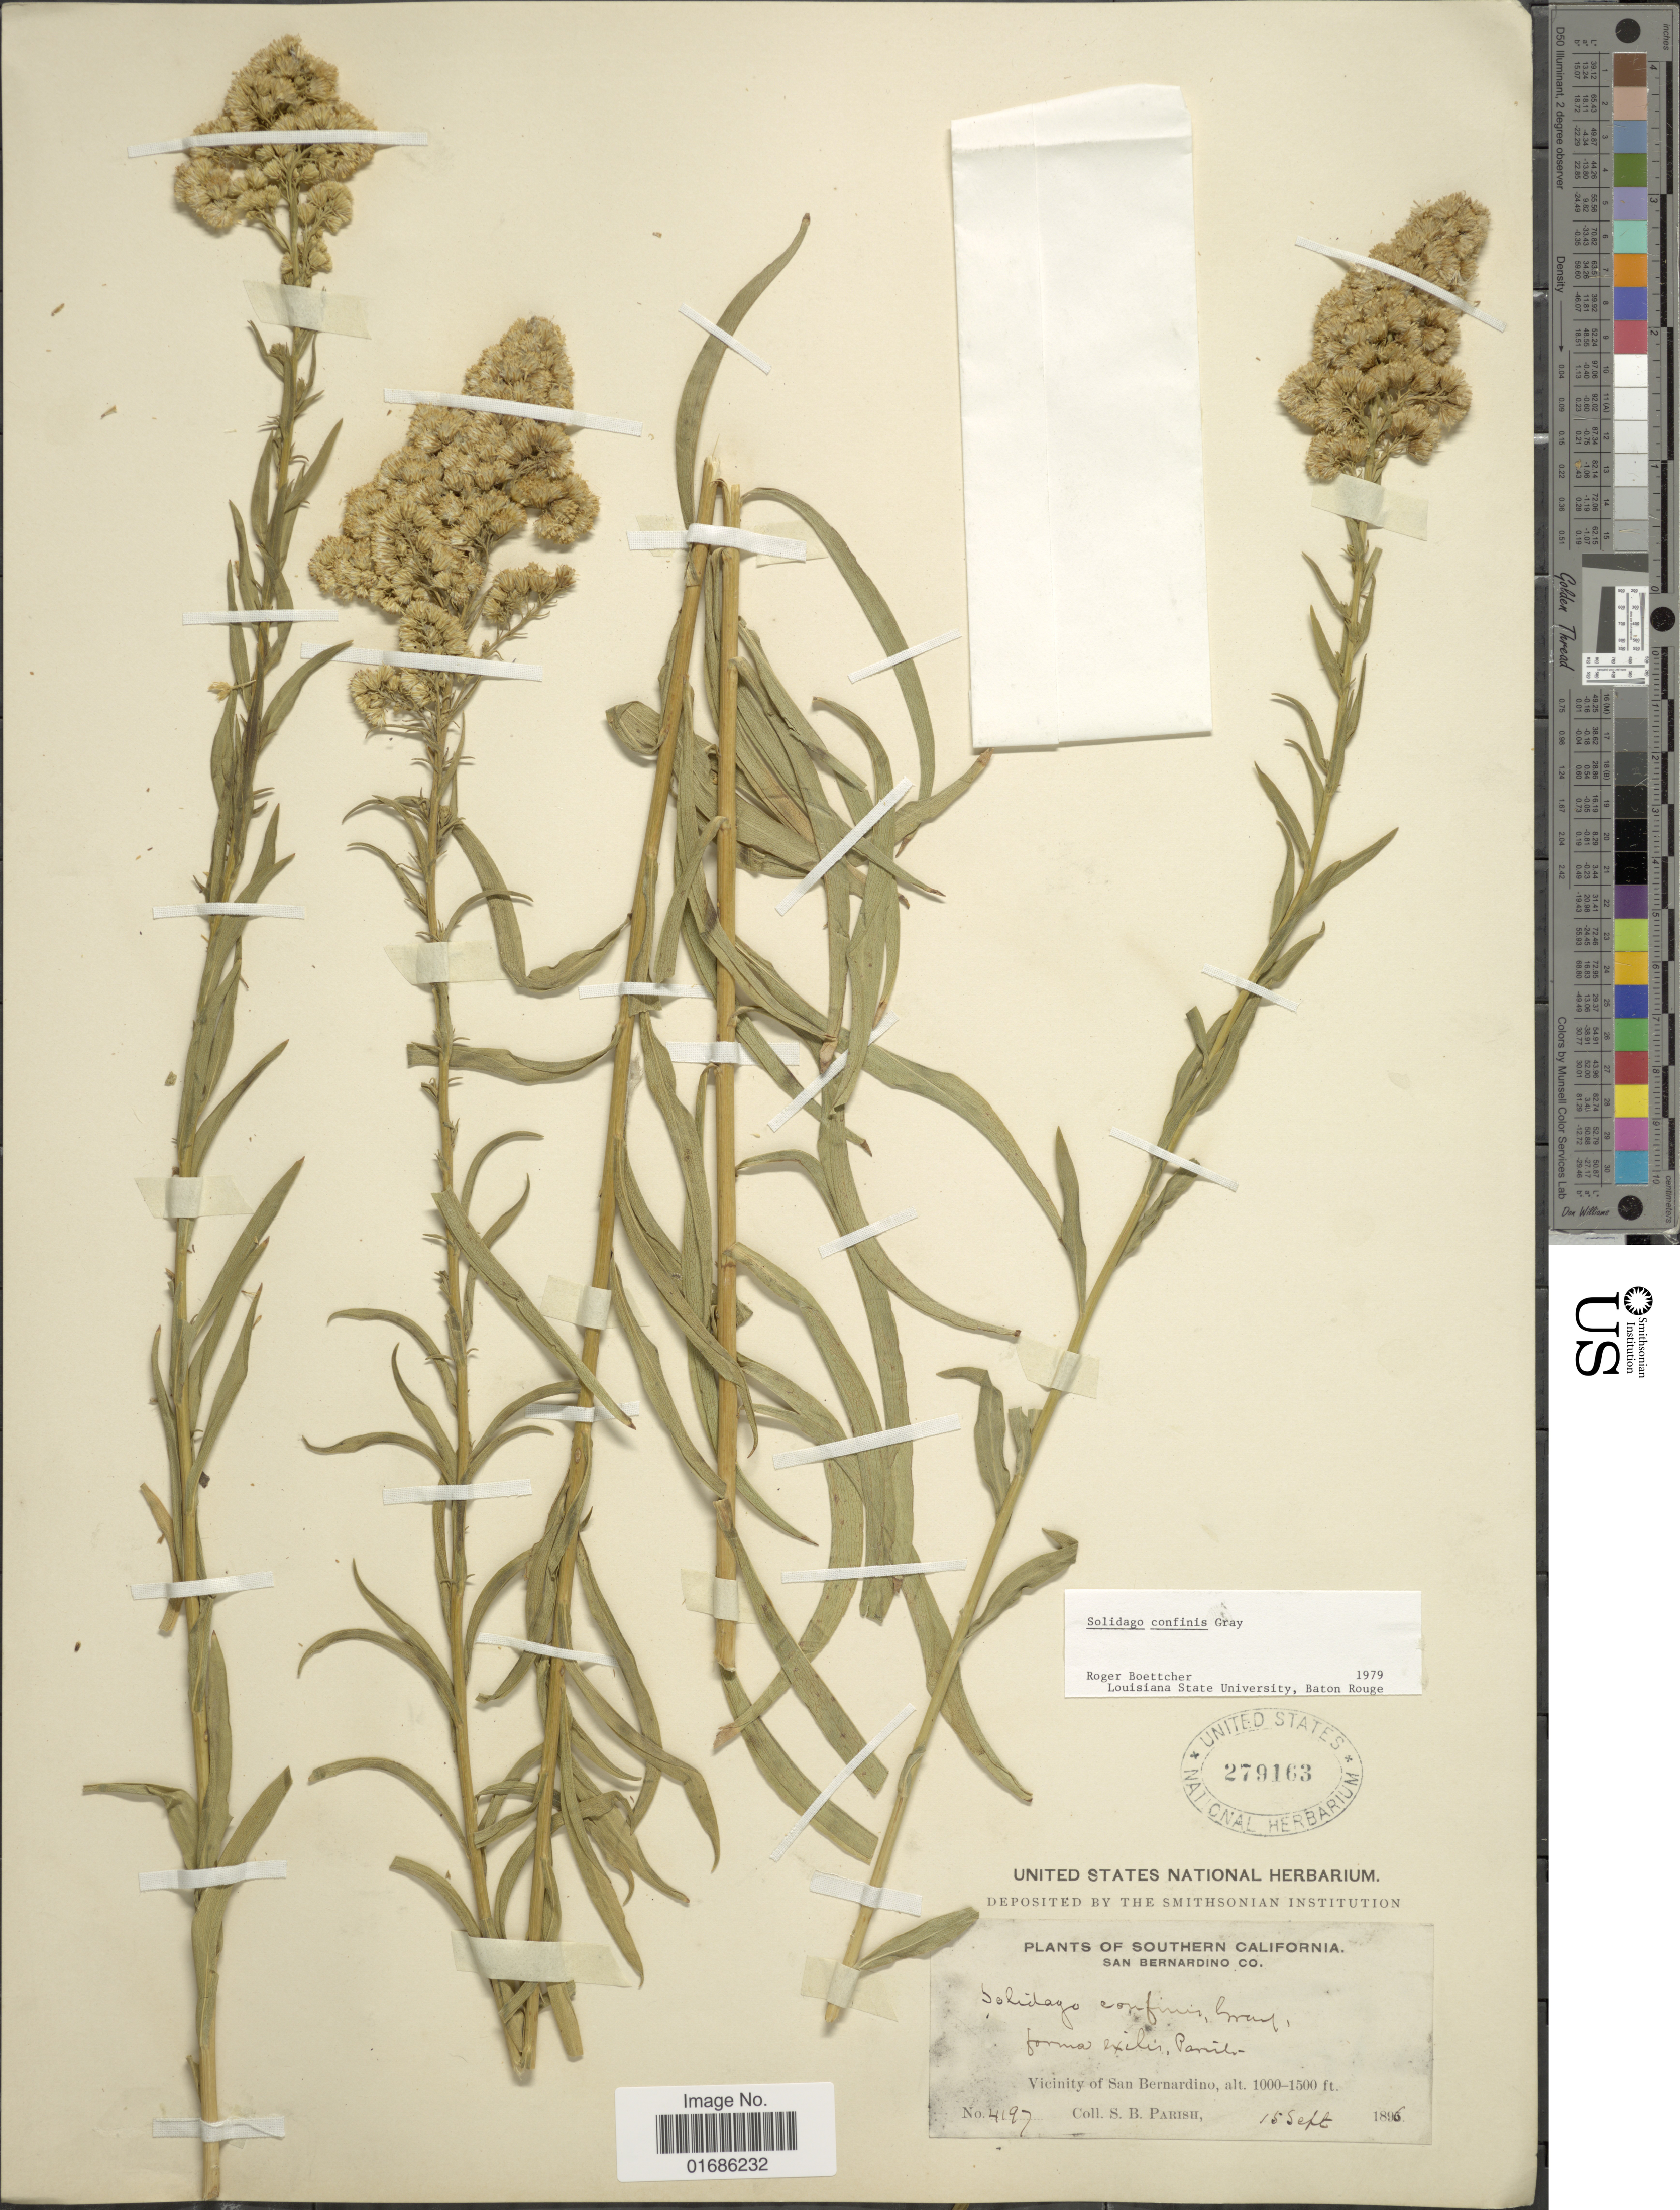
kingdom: Plantae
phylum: Tracheophyta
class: Magnoliopsida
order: Asterales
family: Asteraceae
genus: Solidago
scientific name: Solidago confinis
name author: A. Gray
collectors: S. B. Parish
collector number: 4197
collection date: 1896-09-15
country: United States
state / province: California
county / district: San Bernardino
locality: Southern California, San Bernardino Co. , Vicinity of San Bernardino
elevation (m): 305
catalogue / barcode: US 279163